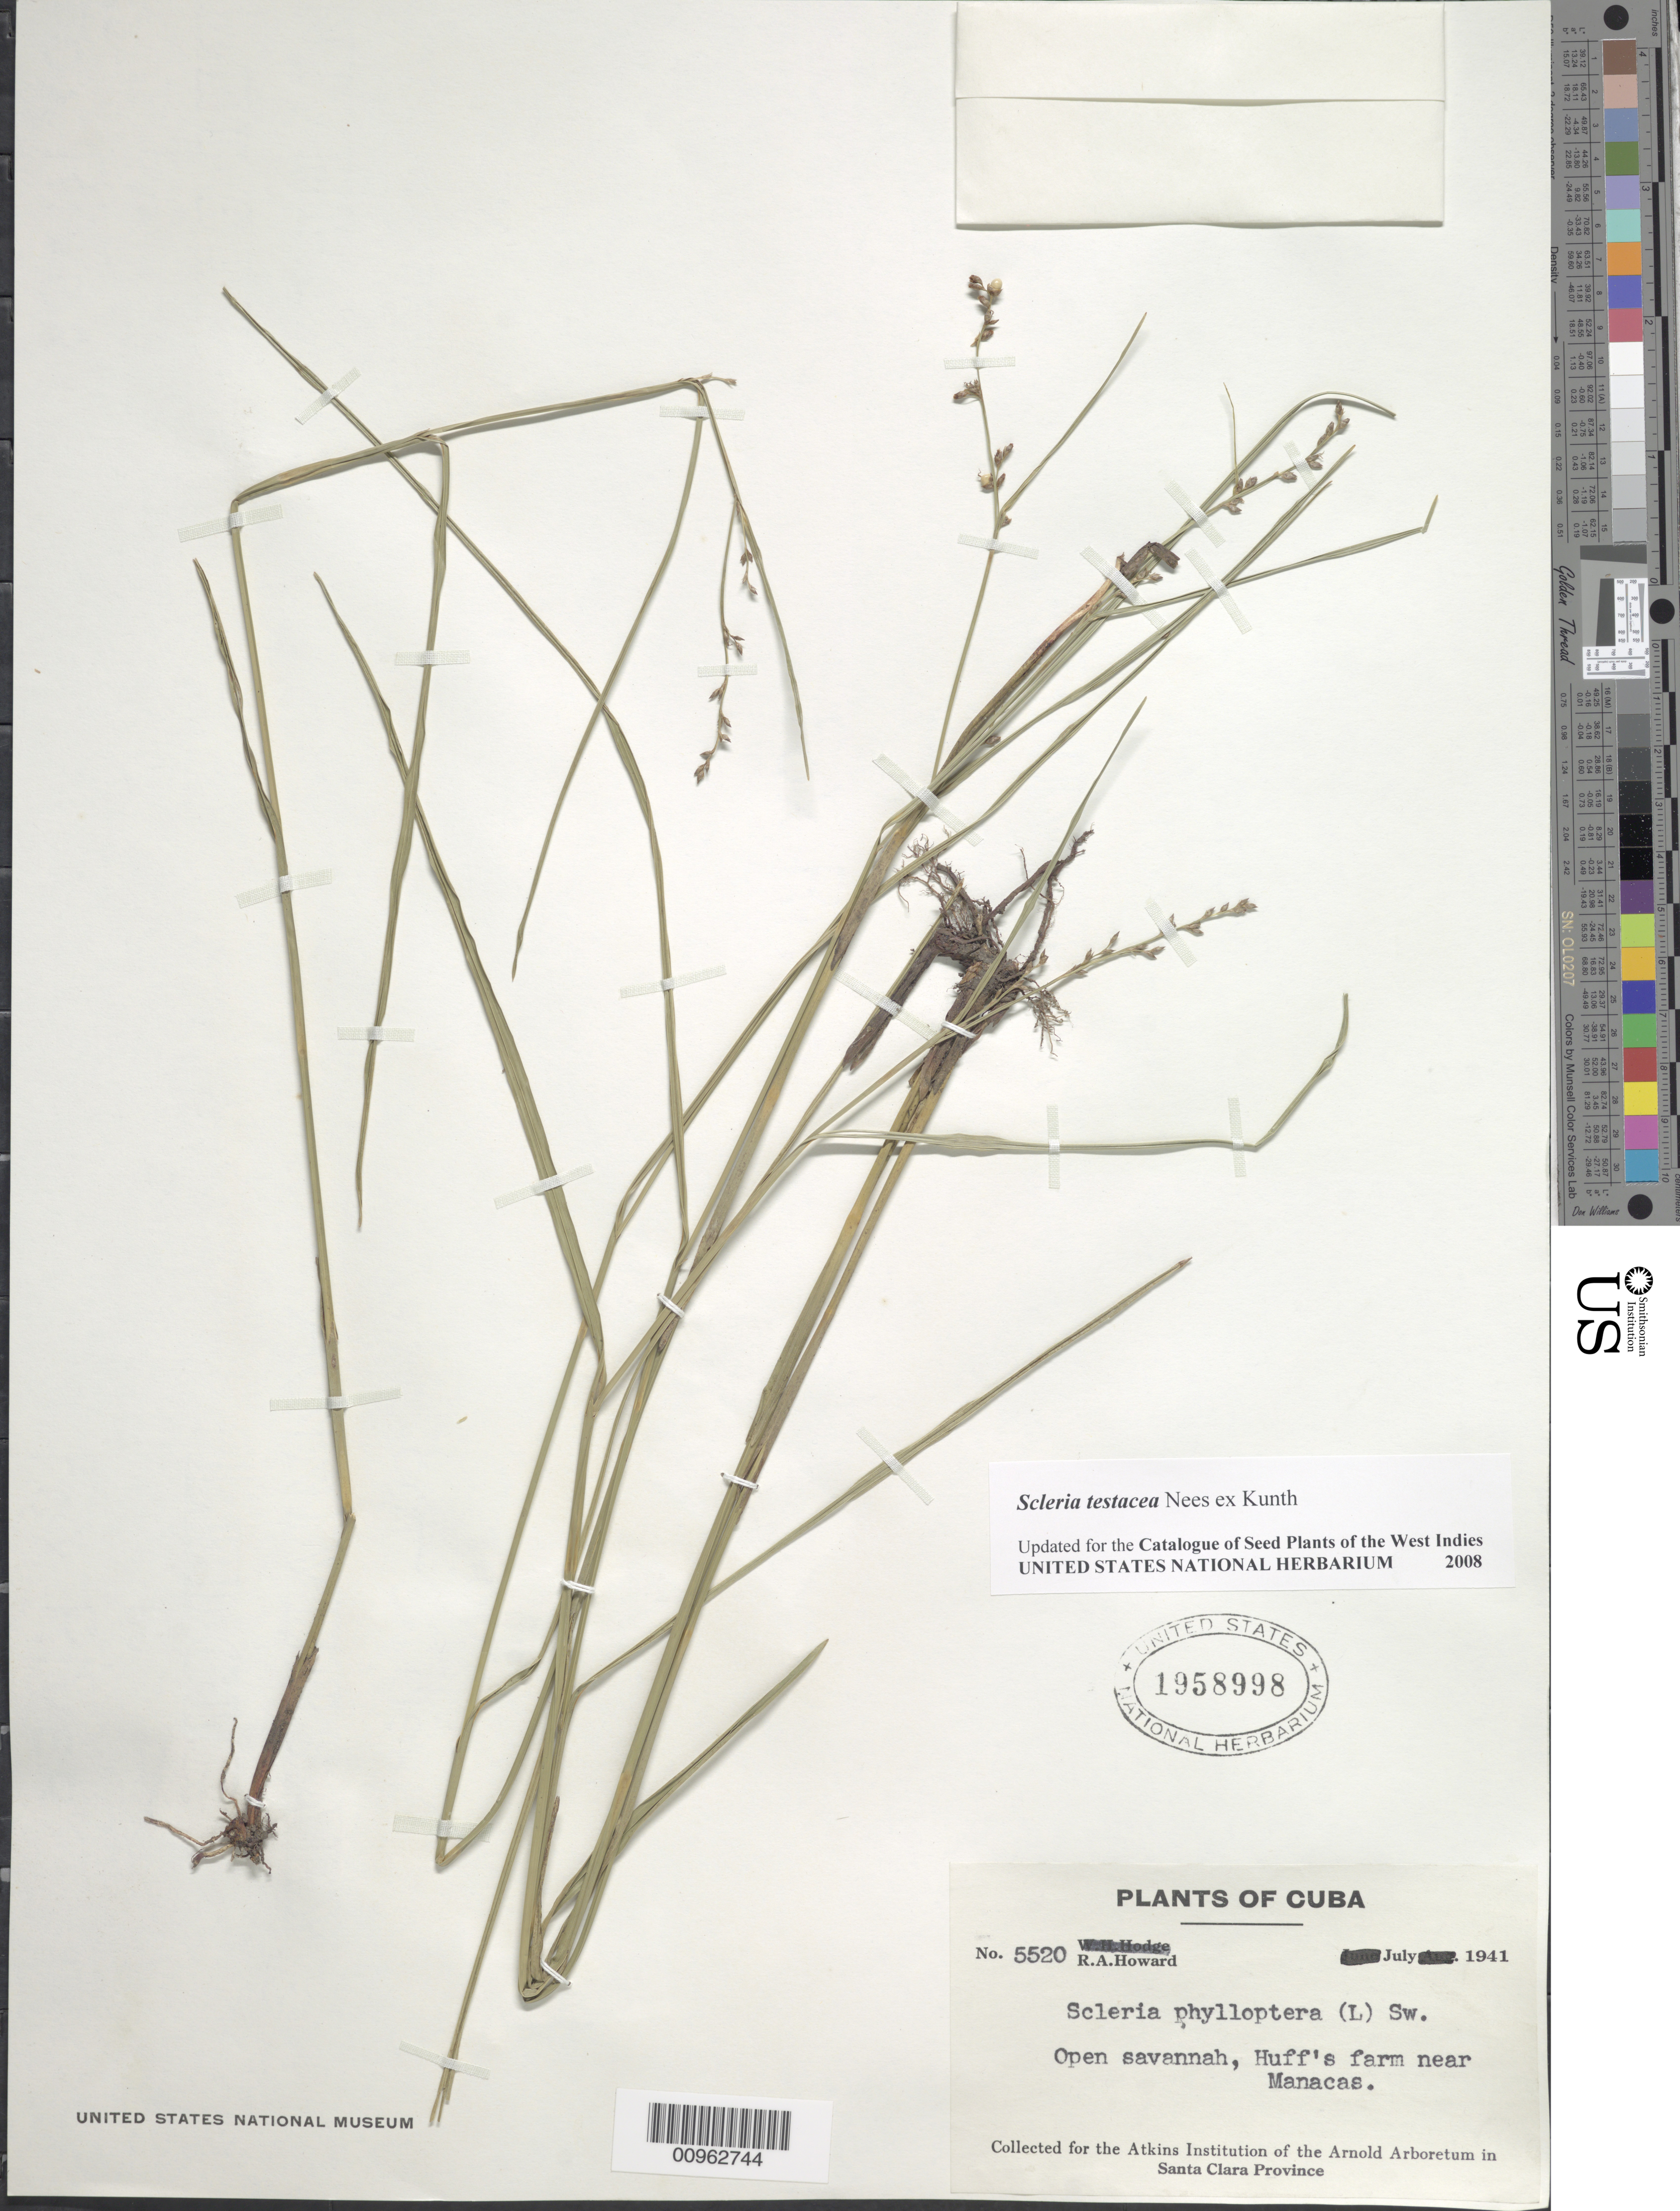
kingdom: Plantae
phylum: Tracheophyta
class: Liliopsida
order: Poales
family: Cyperaceae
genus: Scleria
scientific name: Scleria testacea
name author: Nees ex Kunth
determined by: Strong, M. T., (US), Smithsonian Institution - National Museum of Natural History (UNITED STATES)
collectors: R. A. Howard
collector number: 5520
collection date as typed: jul 1941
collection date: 1941-07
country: Cuba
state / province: Las Villas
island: Cuba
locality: Huff's farm near Manacas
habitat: Open savannah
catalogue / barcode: US 1958998